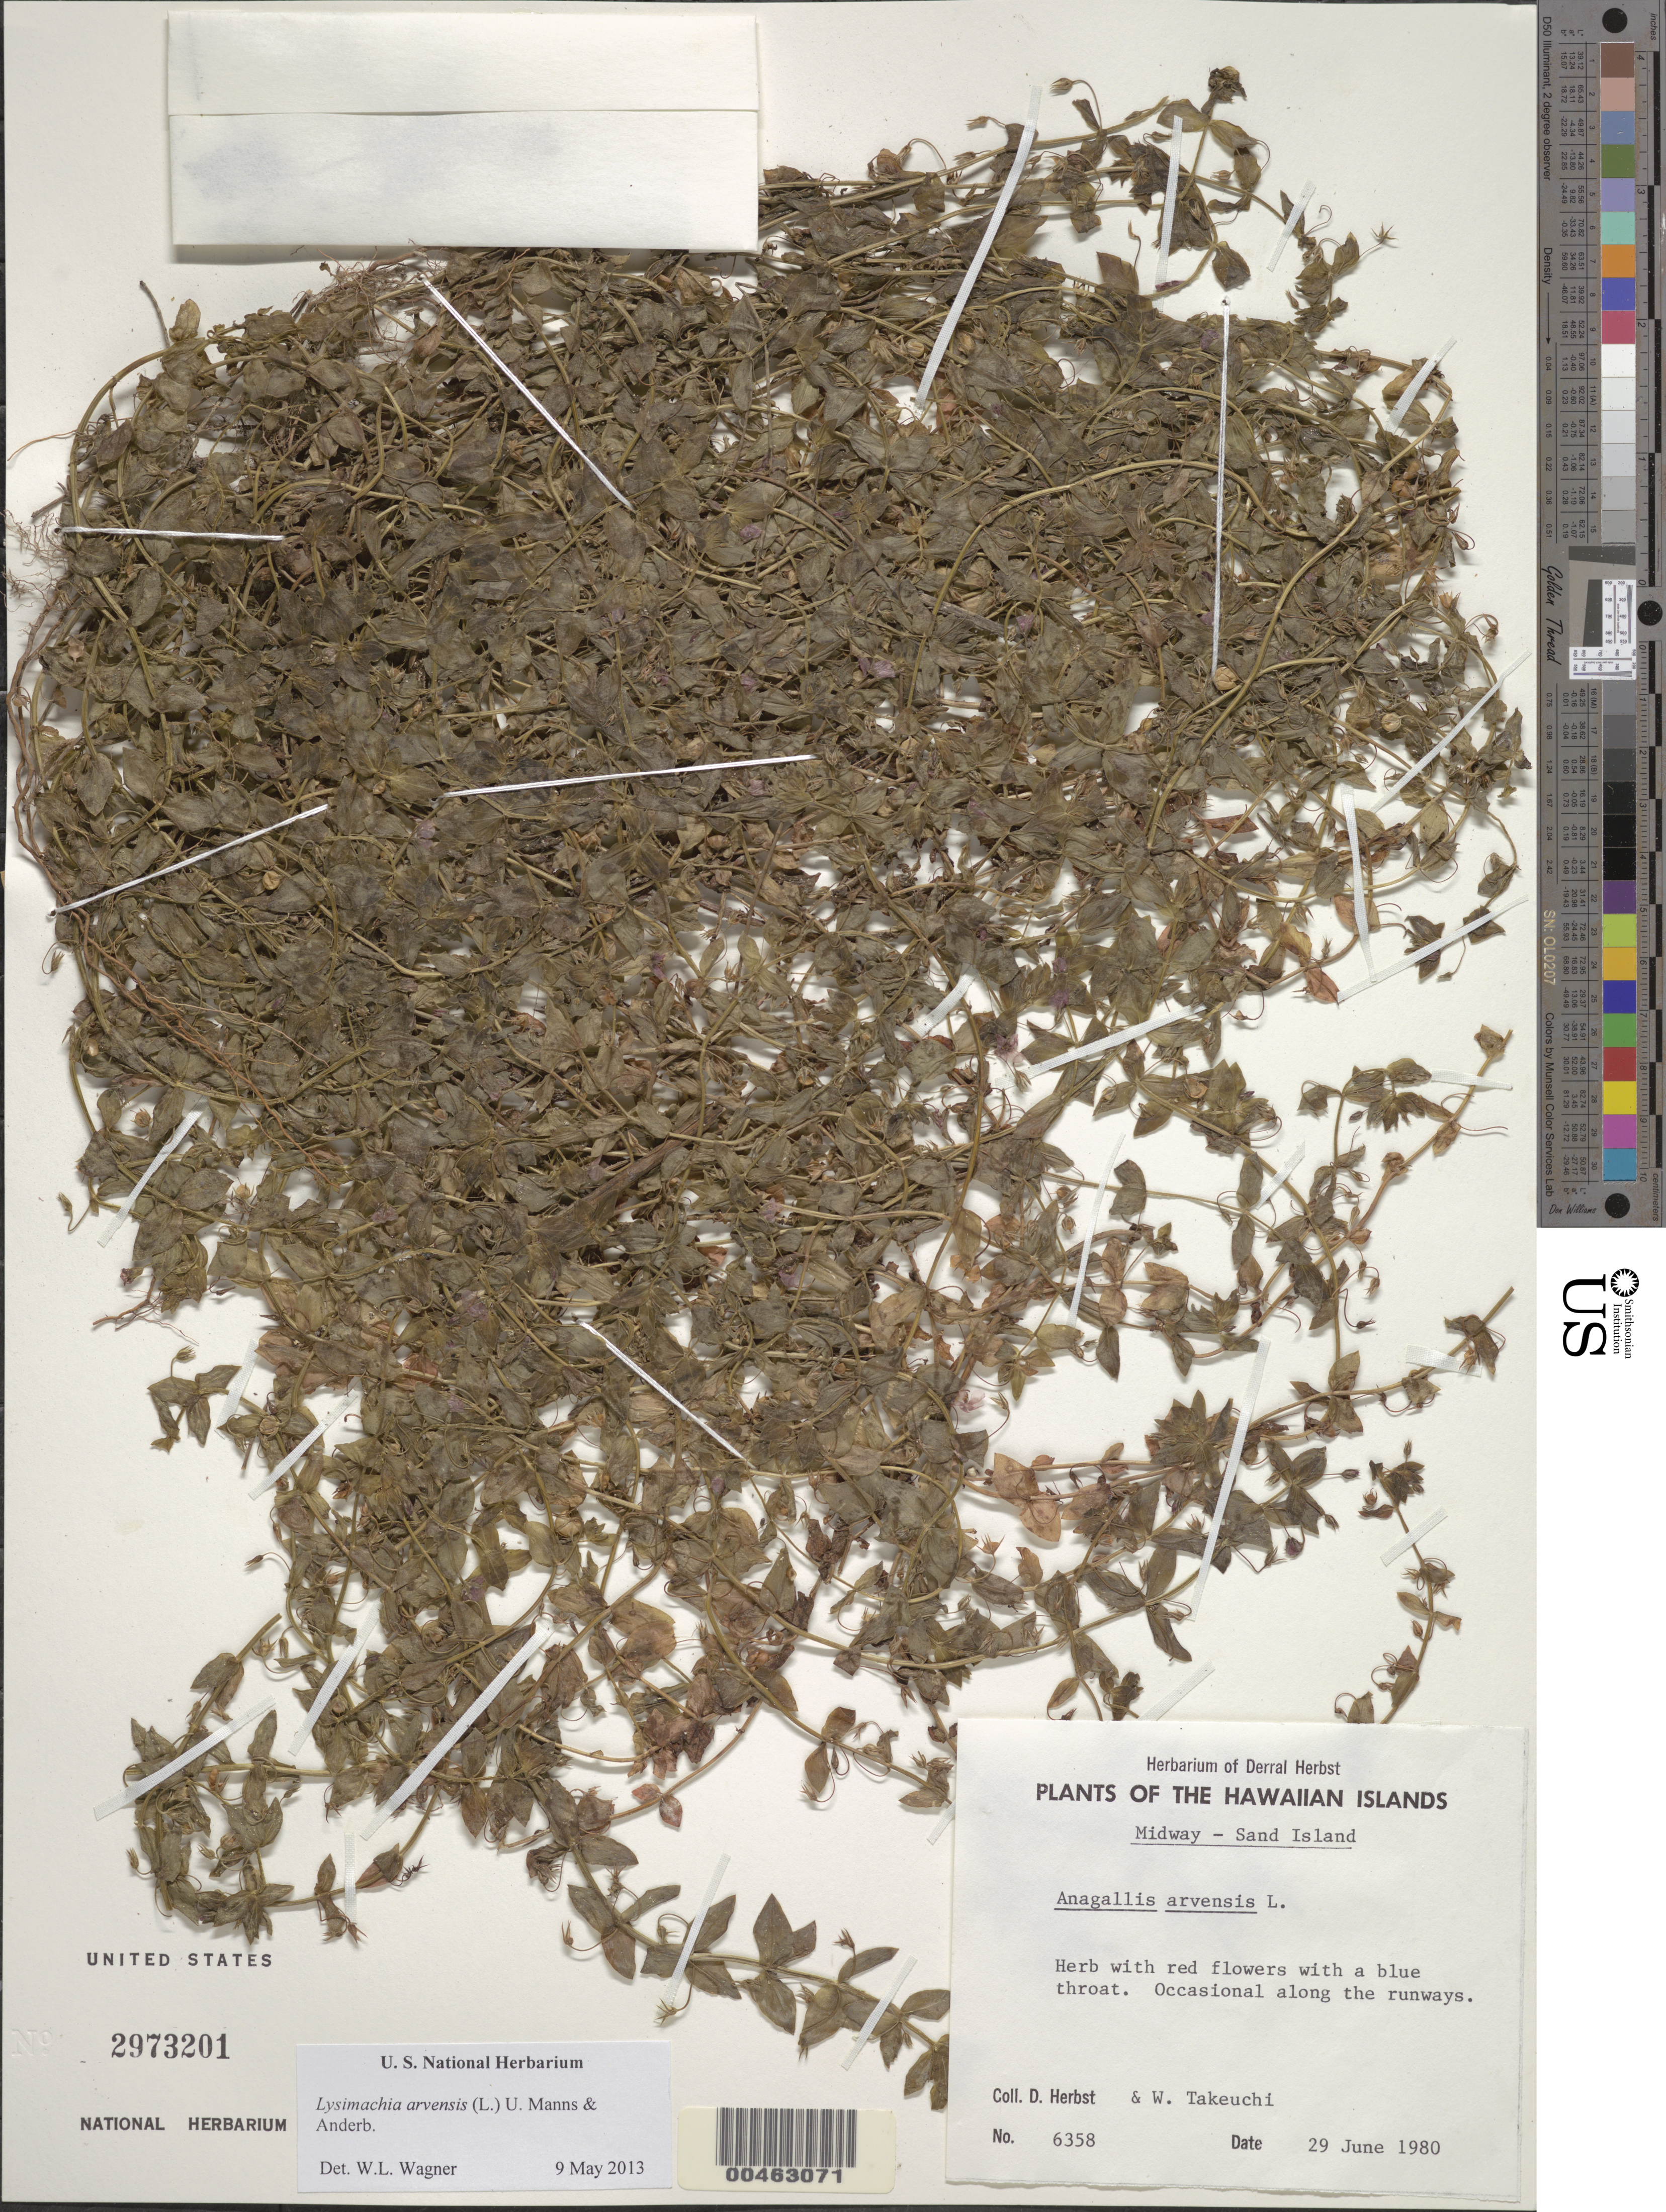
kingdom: Plantae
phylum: Tracheophyta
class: Magnoliopsida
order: Ericales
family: Primulaceae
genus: Lysimachia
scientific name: Lysimachia arvensis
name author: (L.) U. Manns & Anderb.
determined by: Wagner, W. L., (BOT), Smithsonian Institution - National Museum of Natural History (UNITED STATES)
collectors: D. R. Herbst & W. N. Takeuchi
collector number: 6358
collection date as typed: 29 Jun 1980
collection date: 1980-06-29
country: U.S. Administered Pacific Islands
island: Midway Atoll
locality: along runways, Sand Islet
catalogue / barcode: US 2973201